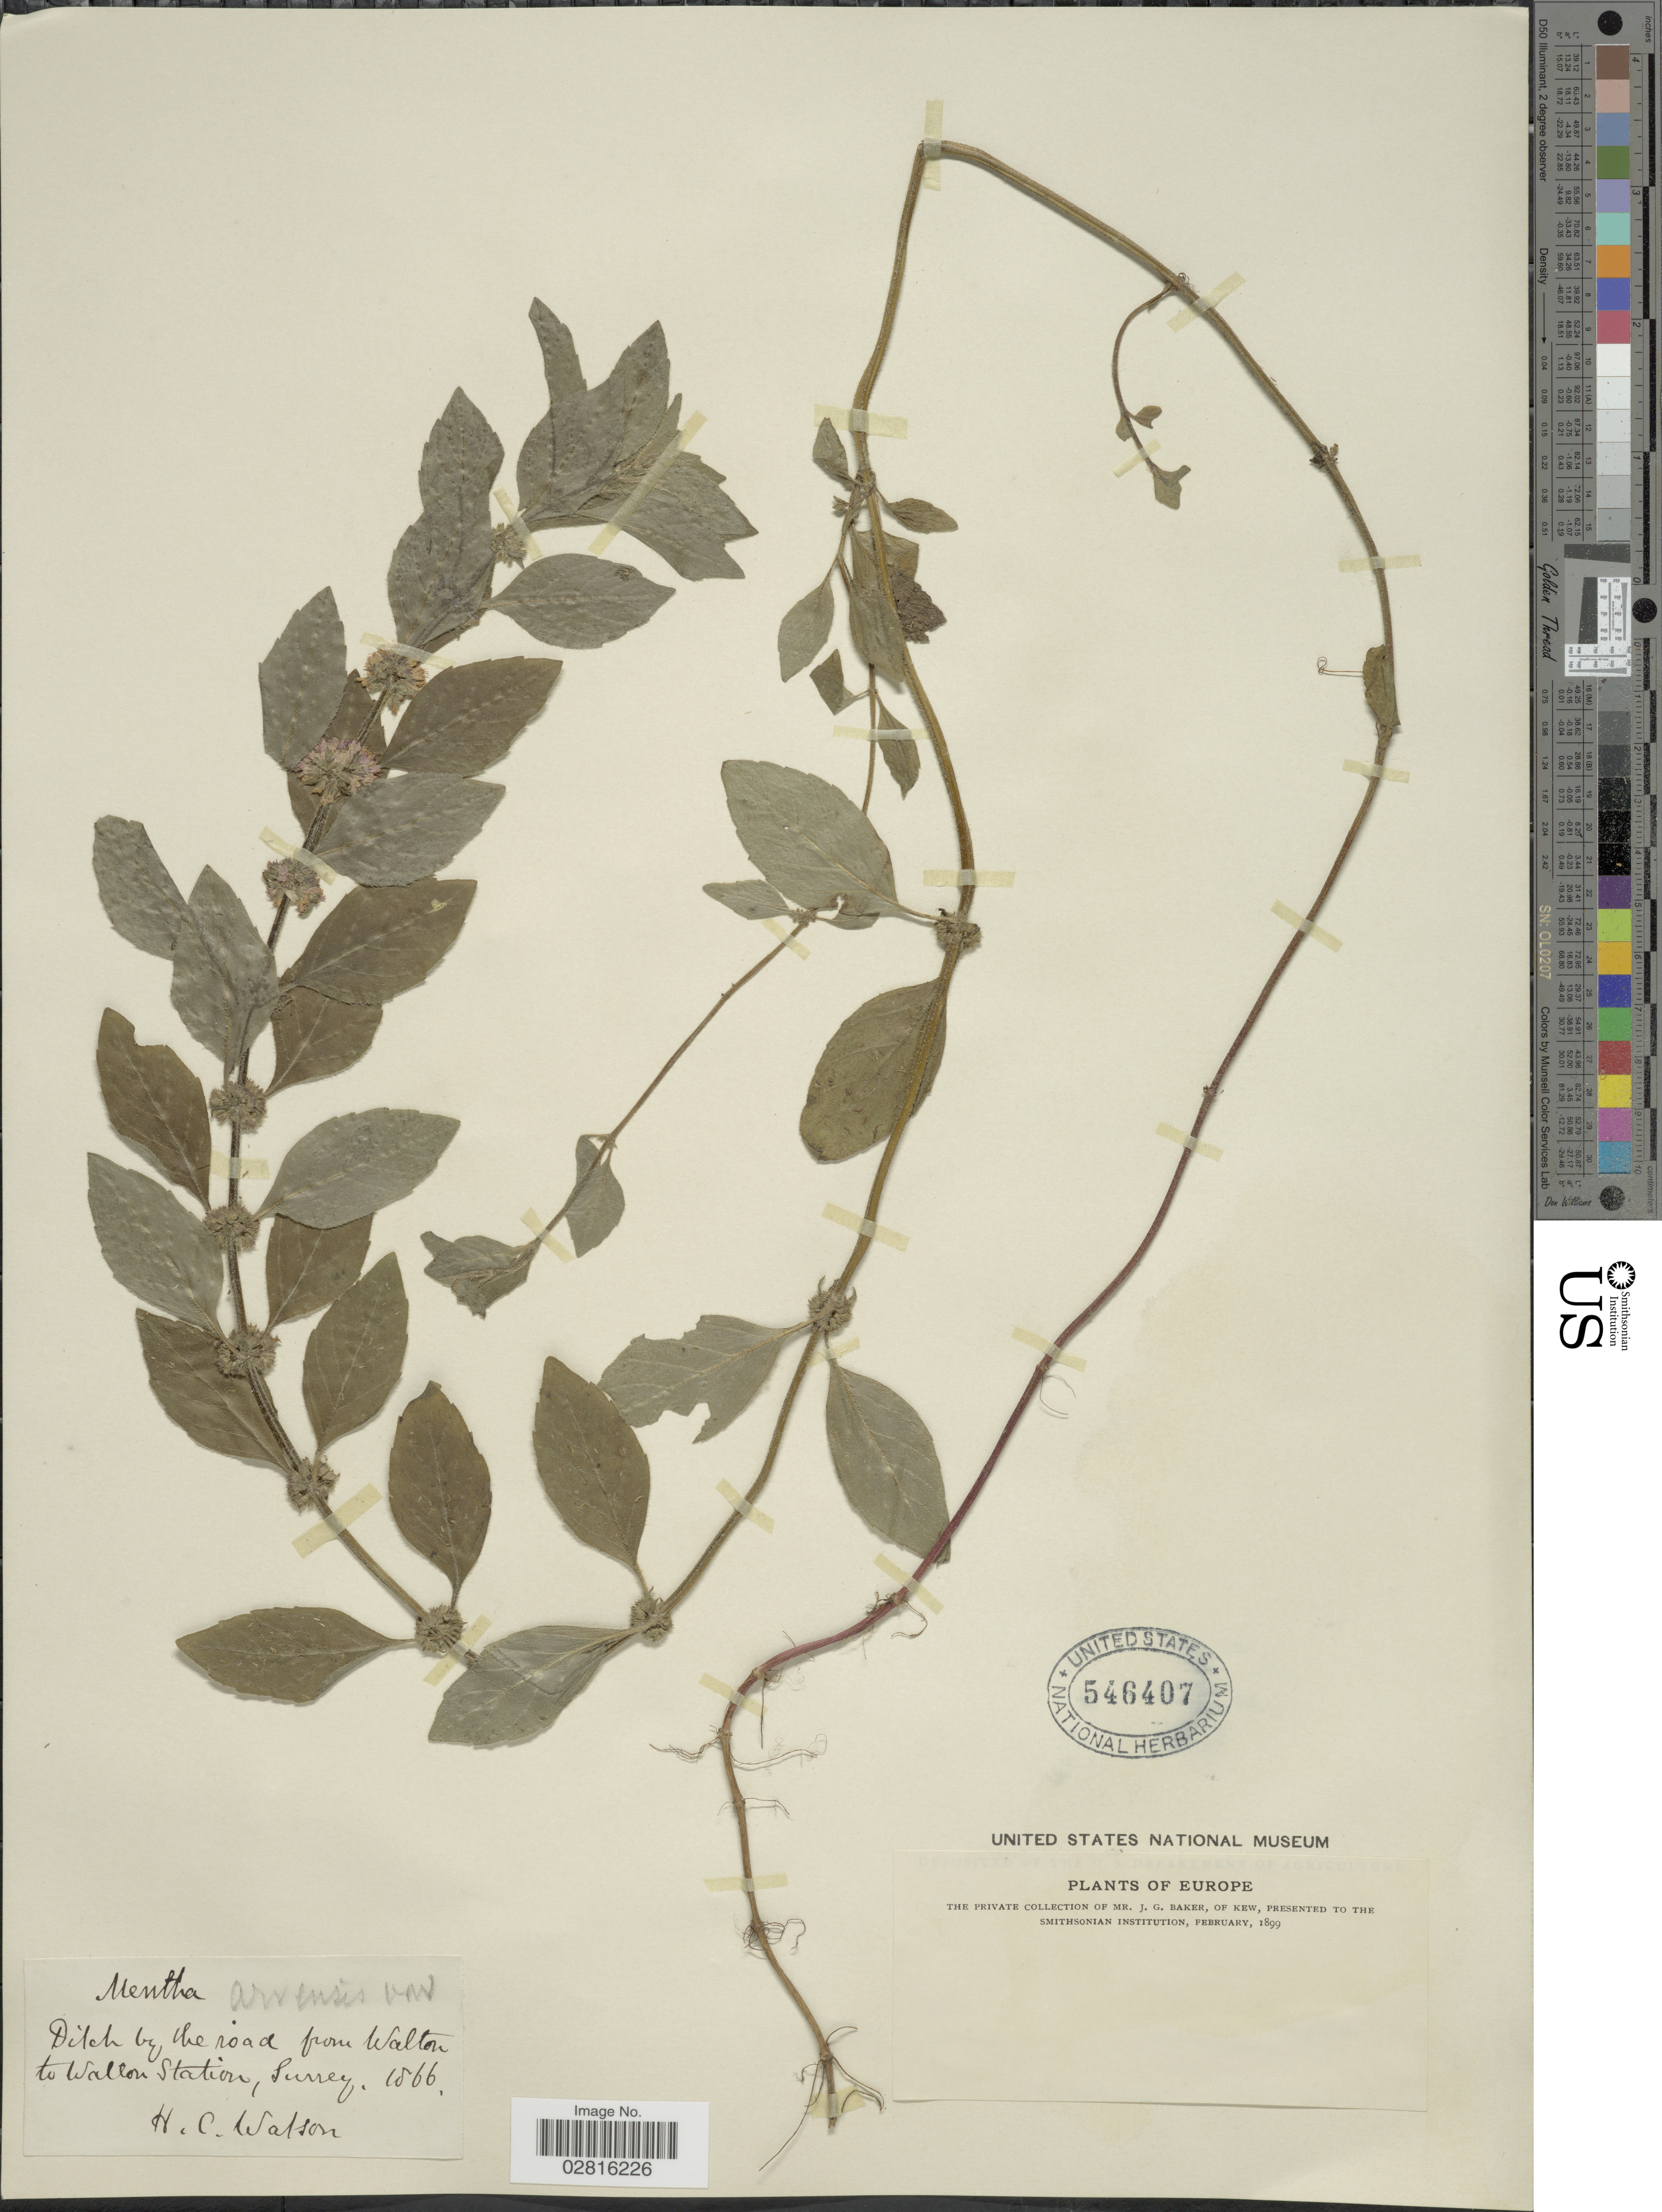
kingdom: Plantae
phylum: Tracheophyta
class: Magnoliopsida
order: Lamiales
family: Lamiaceae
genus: Mentha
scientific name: Mentha arvensis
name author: L.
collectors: H. Watson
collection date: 1866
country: United Kingdom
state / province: England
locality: Europe. Ditch by the road from Walton to Wallon Station, Surrey.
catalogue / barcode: US 546407